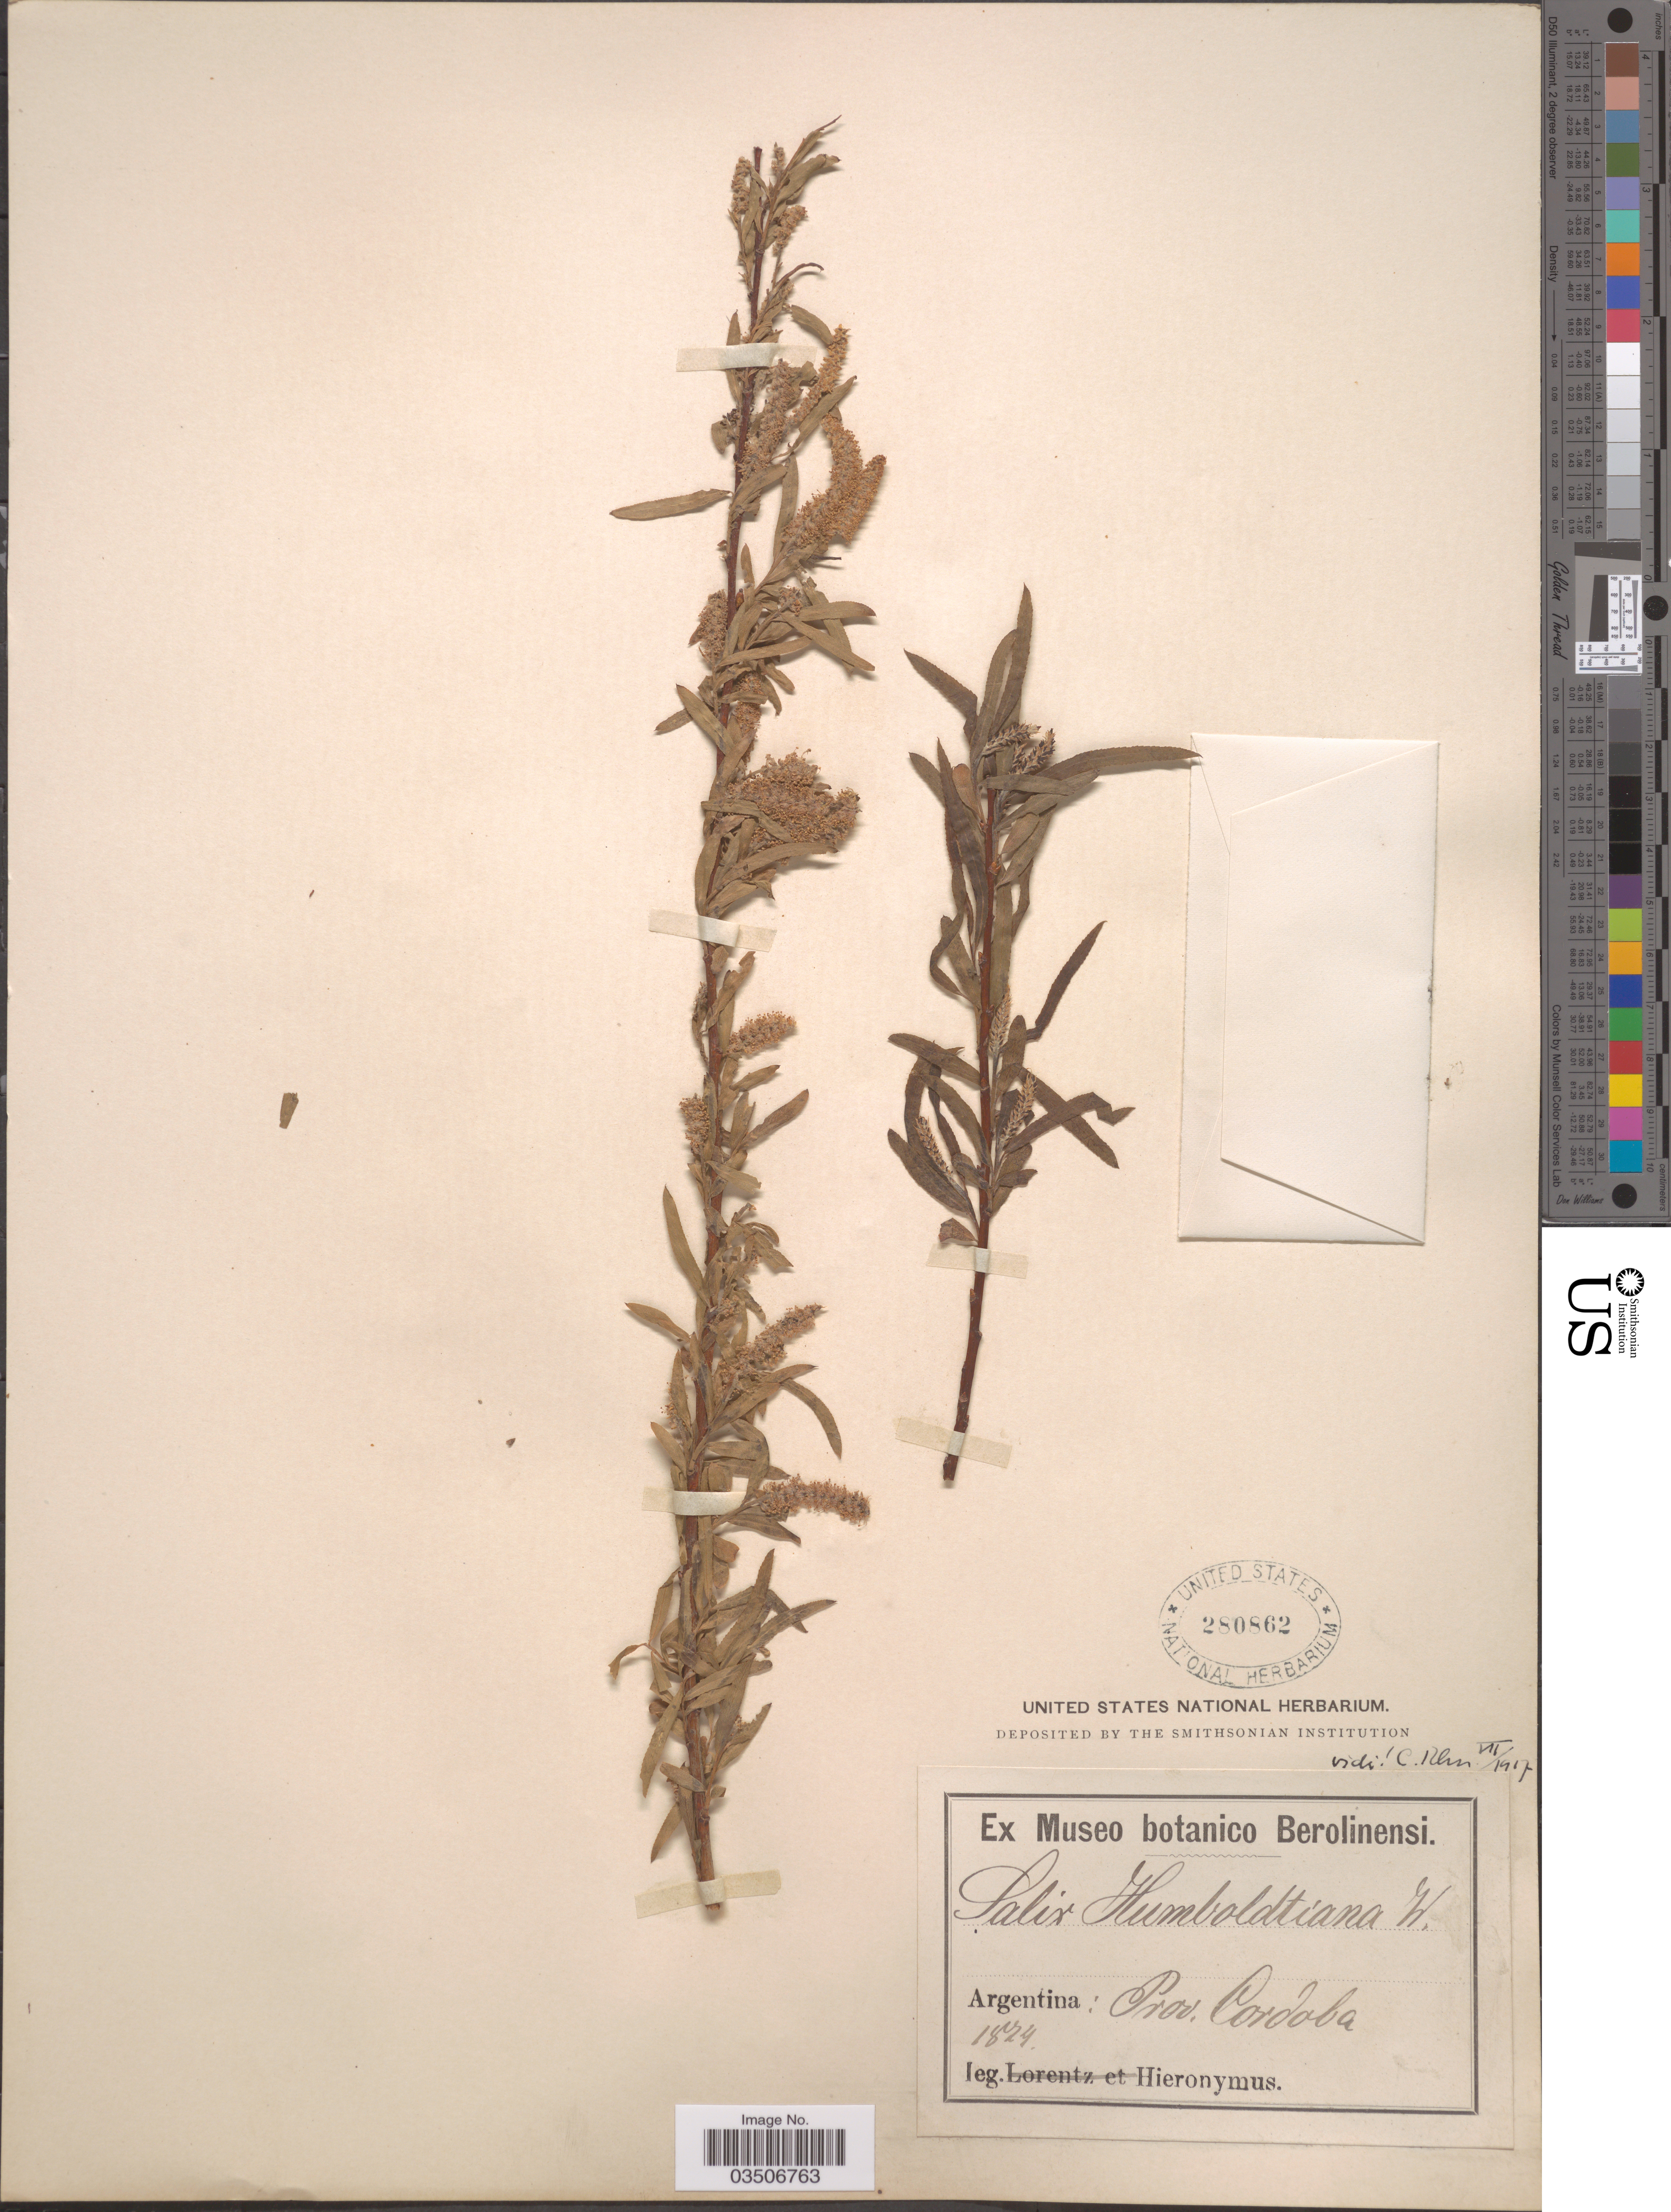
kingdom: Plantae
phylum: Tracheophyta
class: Magnoliopsida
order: Malpighiales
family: Salicaceae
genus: Salix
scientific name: Salix humboldtiana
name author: Willd.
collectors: -. Hieronymus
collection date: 1824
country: Argentina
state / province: Cordoba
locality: Prov. Cordoba.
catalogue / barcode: US 280862